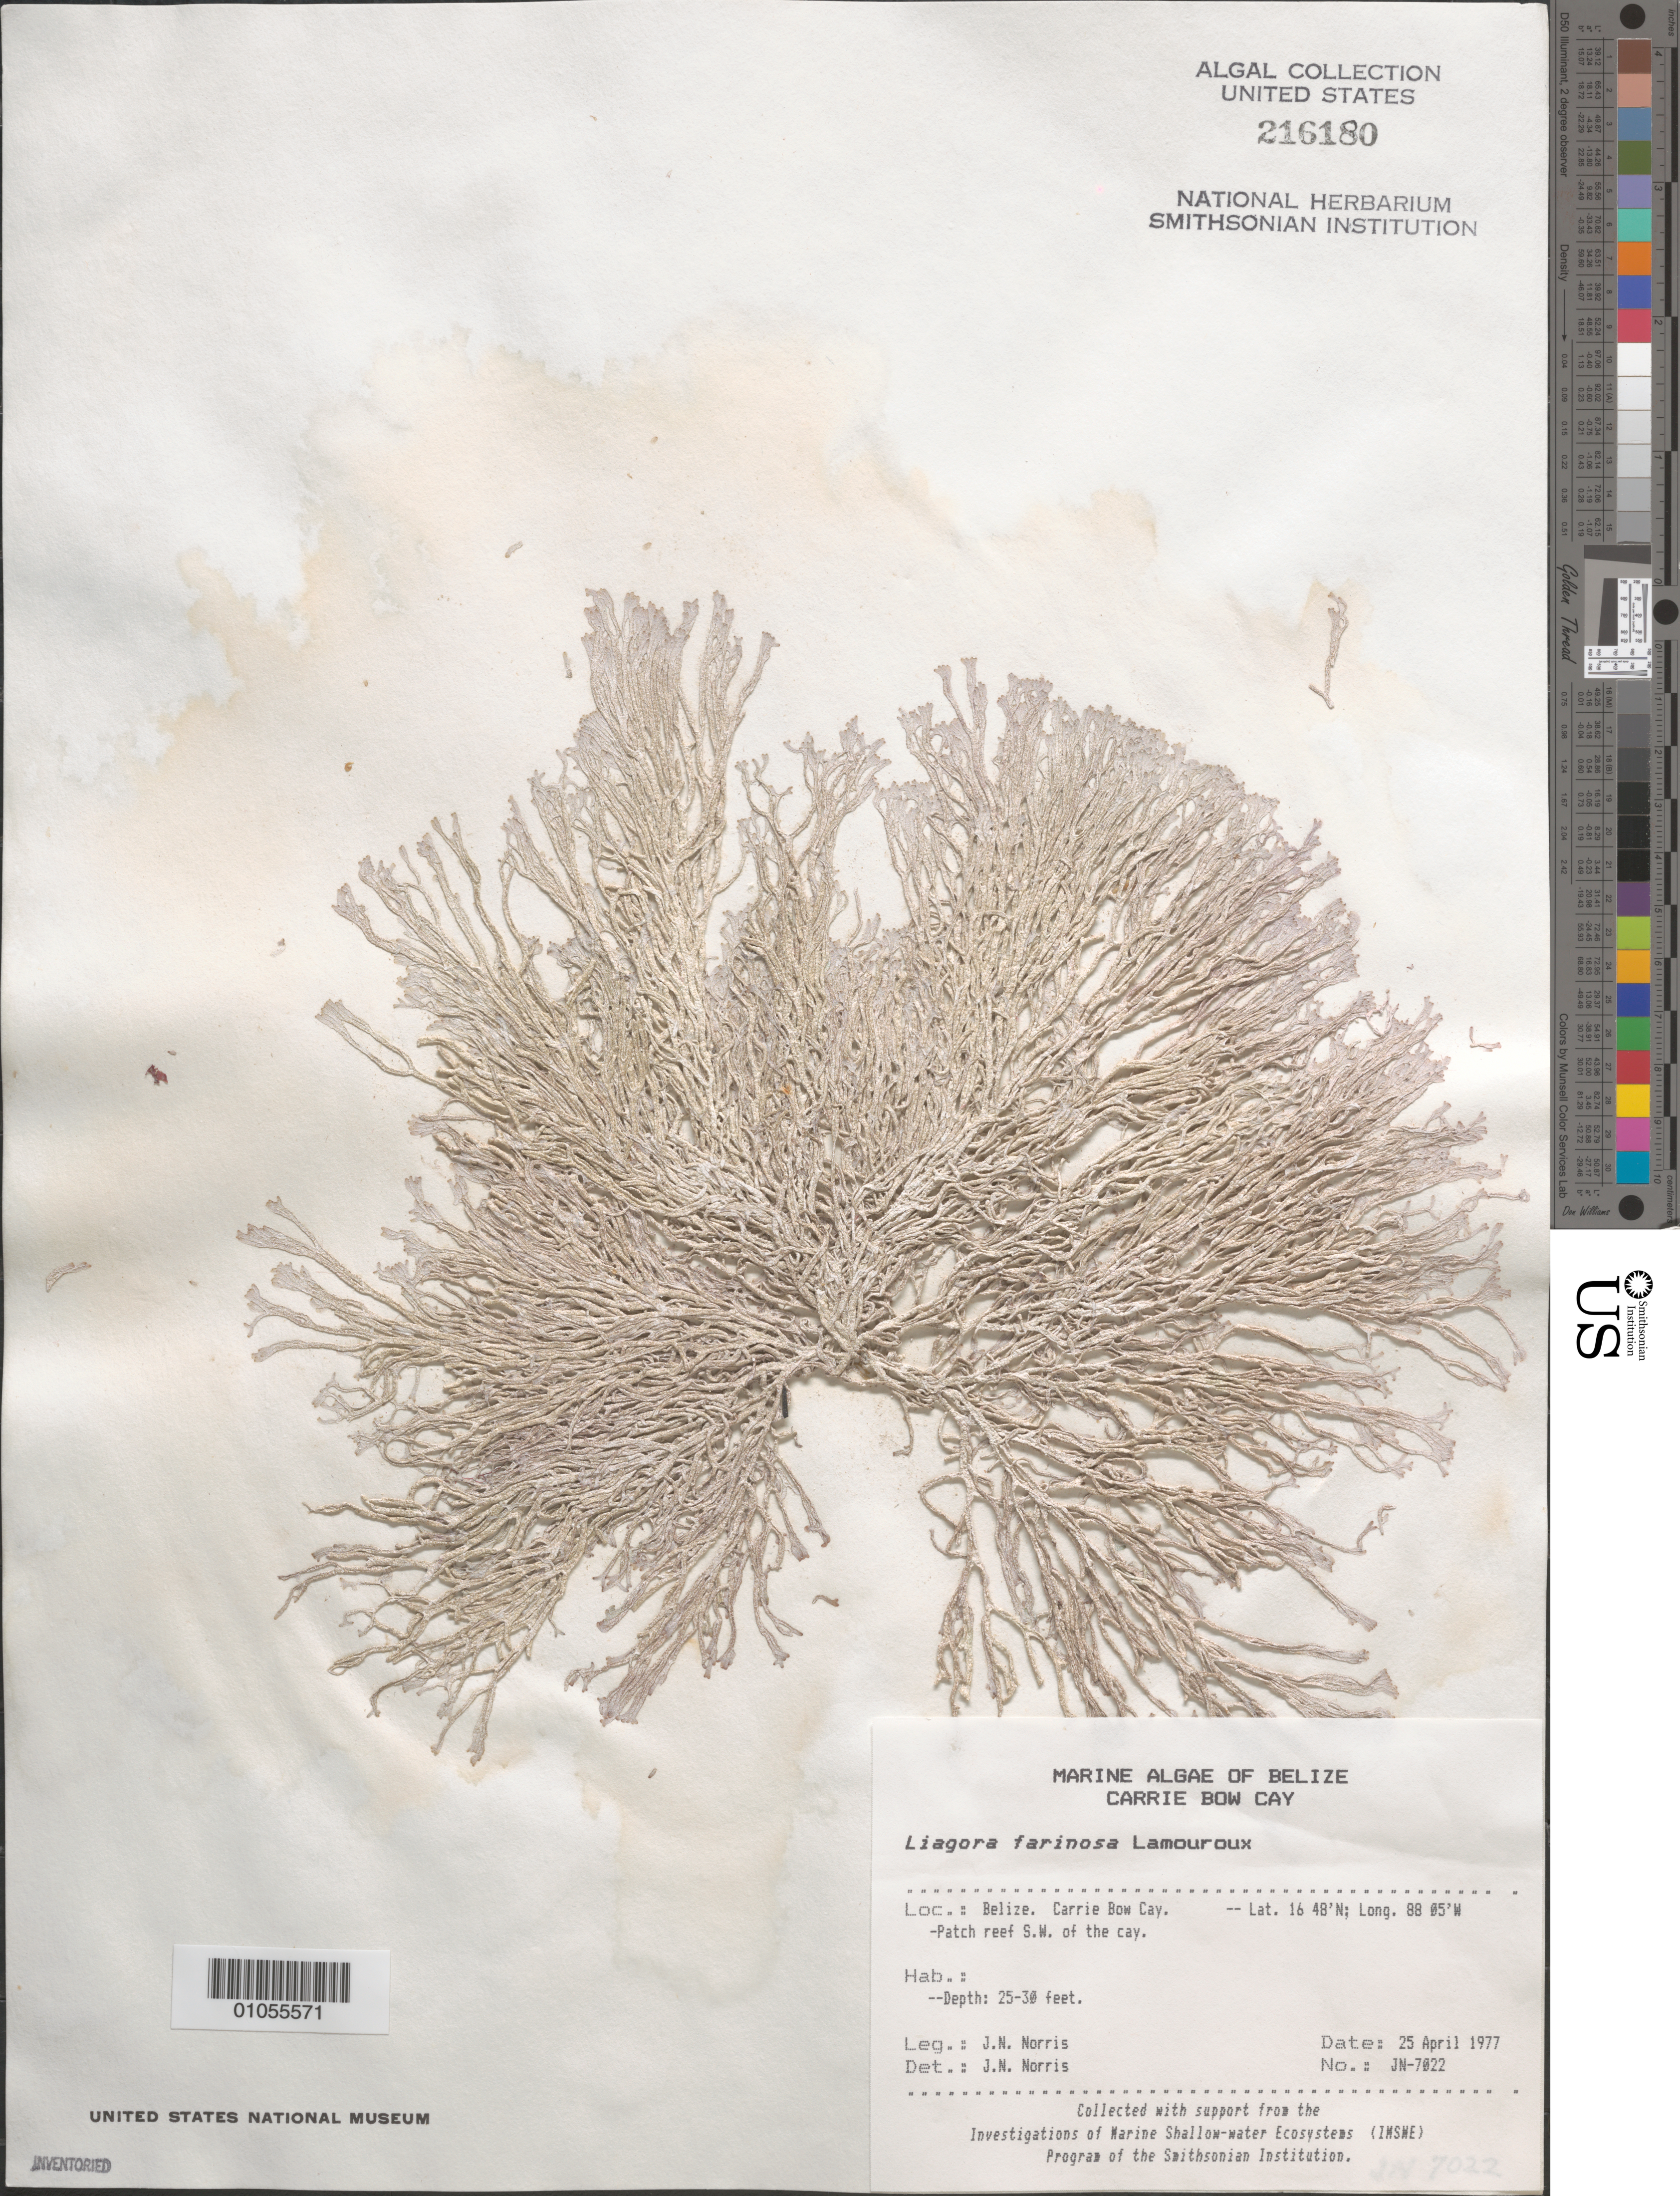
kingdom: Plantae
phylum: Rhodophyta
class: Florideophyceae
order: Nemaliales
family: Liagoraceae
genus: Liagora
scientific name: Liagora farinosa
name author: J.V.Lamouroux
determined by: Norris, James N.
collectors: J. N. Norris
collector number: JN-7022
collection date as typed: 25 Apr 1977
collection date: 1977-04-25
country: Belize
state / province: Stann Creek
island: Carrie Bow Cay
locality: Patch reef southwest of Carrie Bow Cay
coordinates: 16 48'N, 88 05'W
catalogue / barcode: US 216180